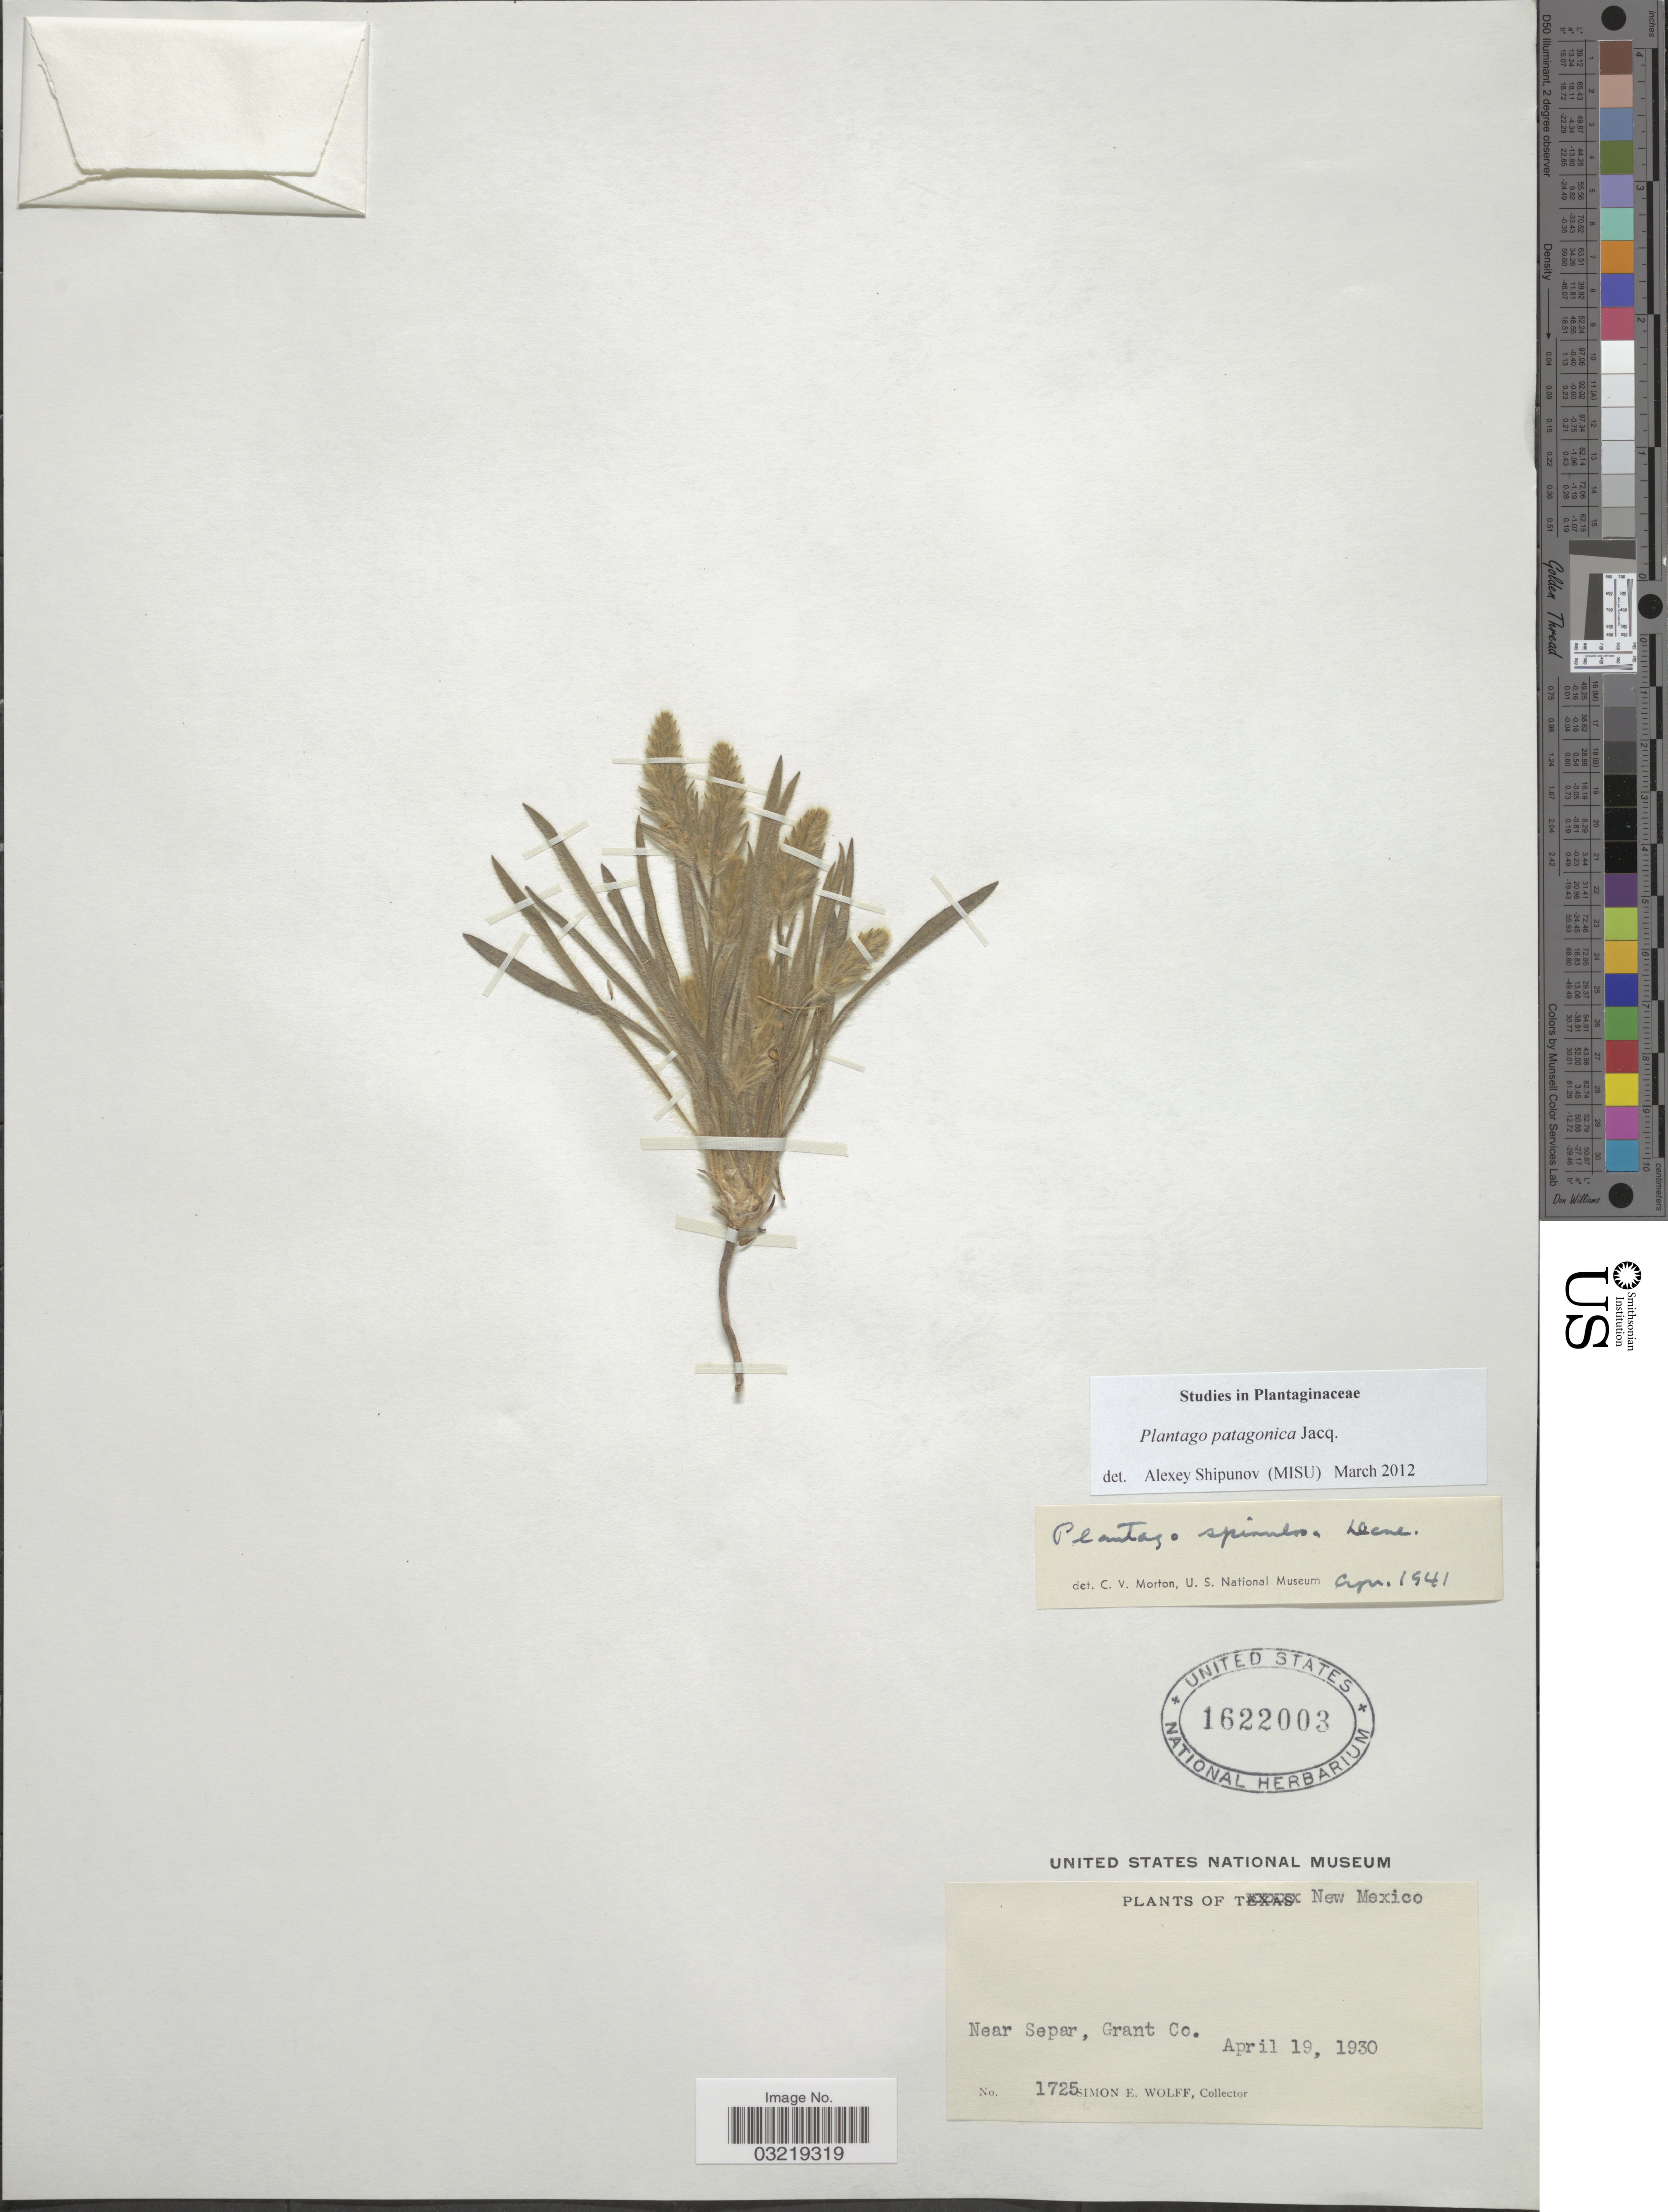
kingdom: Plantae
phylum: Tracheophyta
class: Magnoliopsida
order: Lamiales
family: Plantaginaceae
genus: Plantago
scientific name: Plantago patagonica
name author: Jacq.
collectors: S. E. Wolff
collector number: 1725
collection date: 1930-04-19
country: United States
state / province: New Mexico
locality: Near Separ, Grant Co.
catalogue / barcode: US 1622003